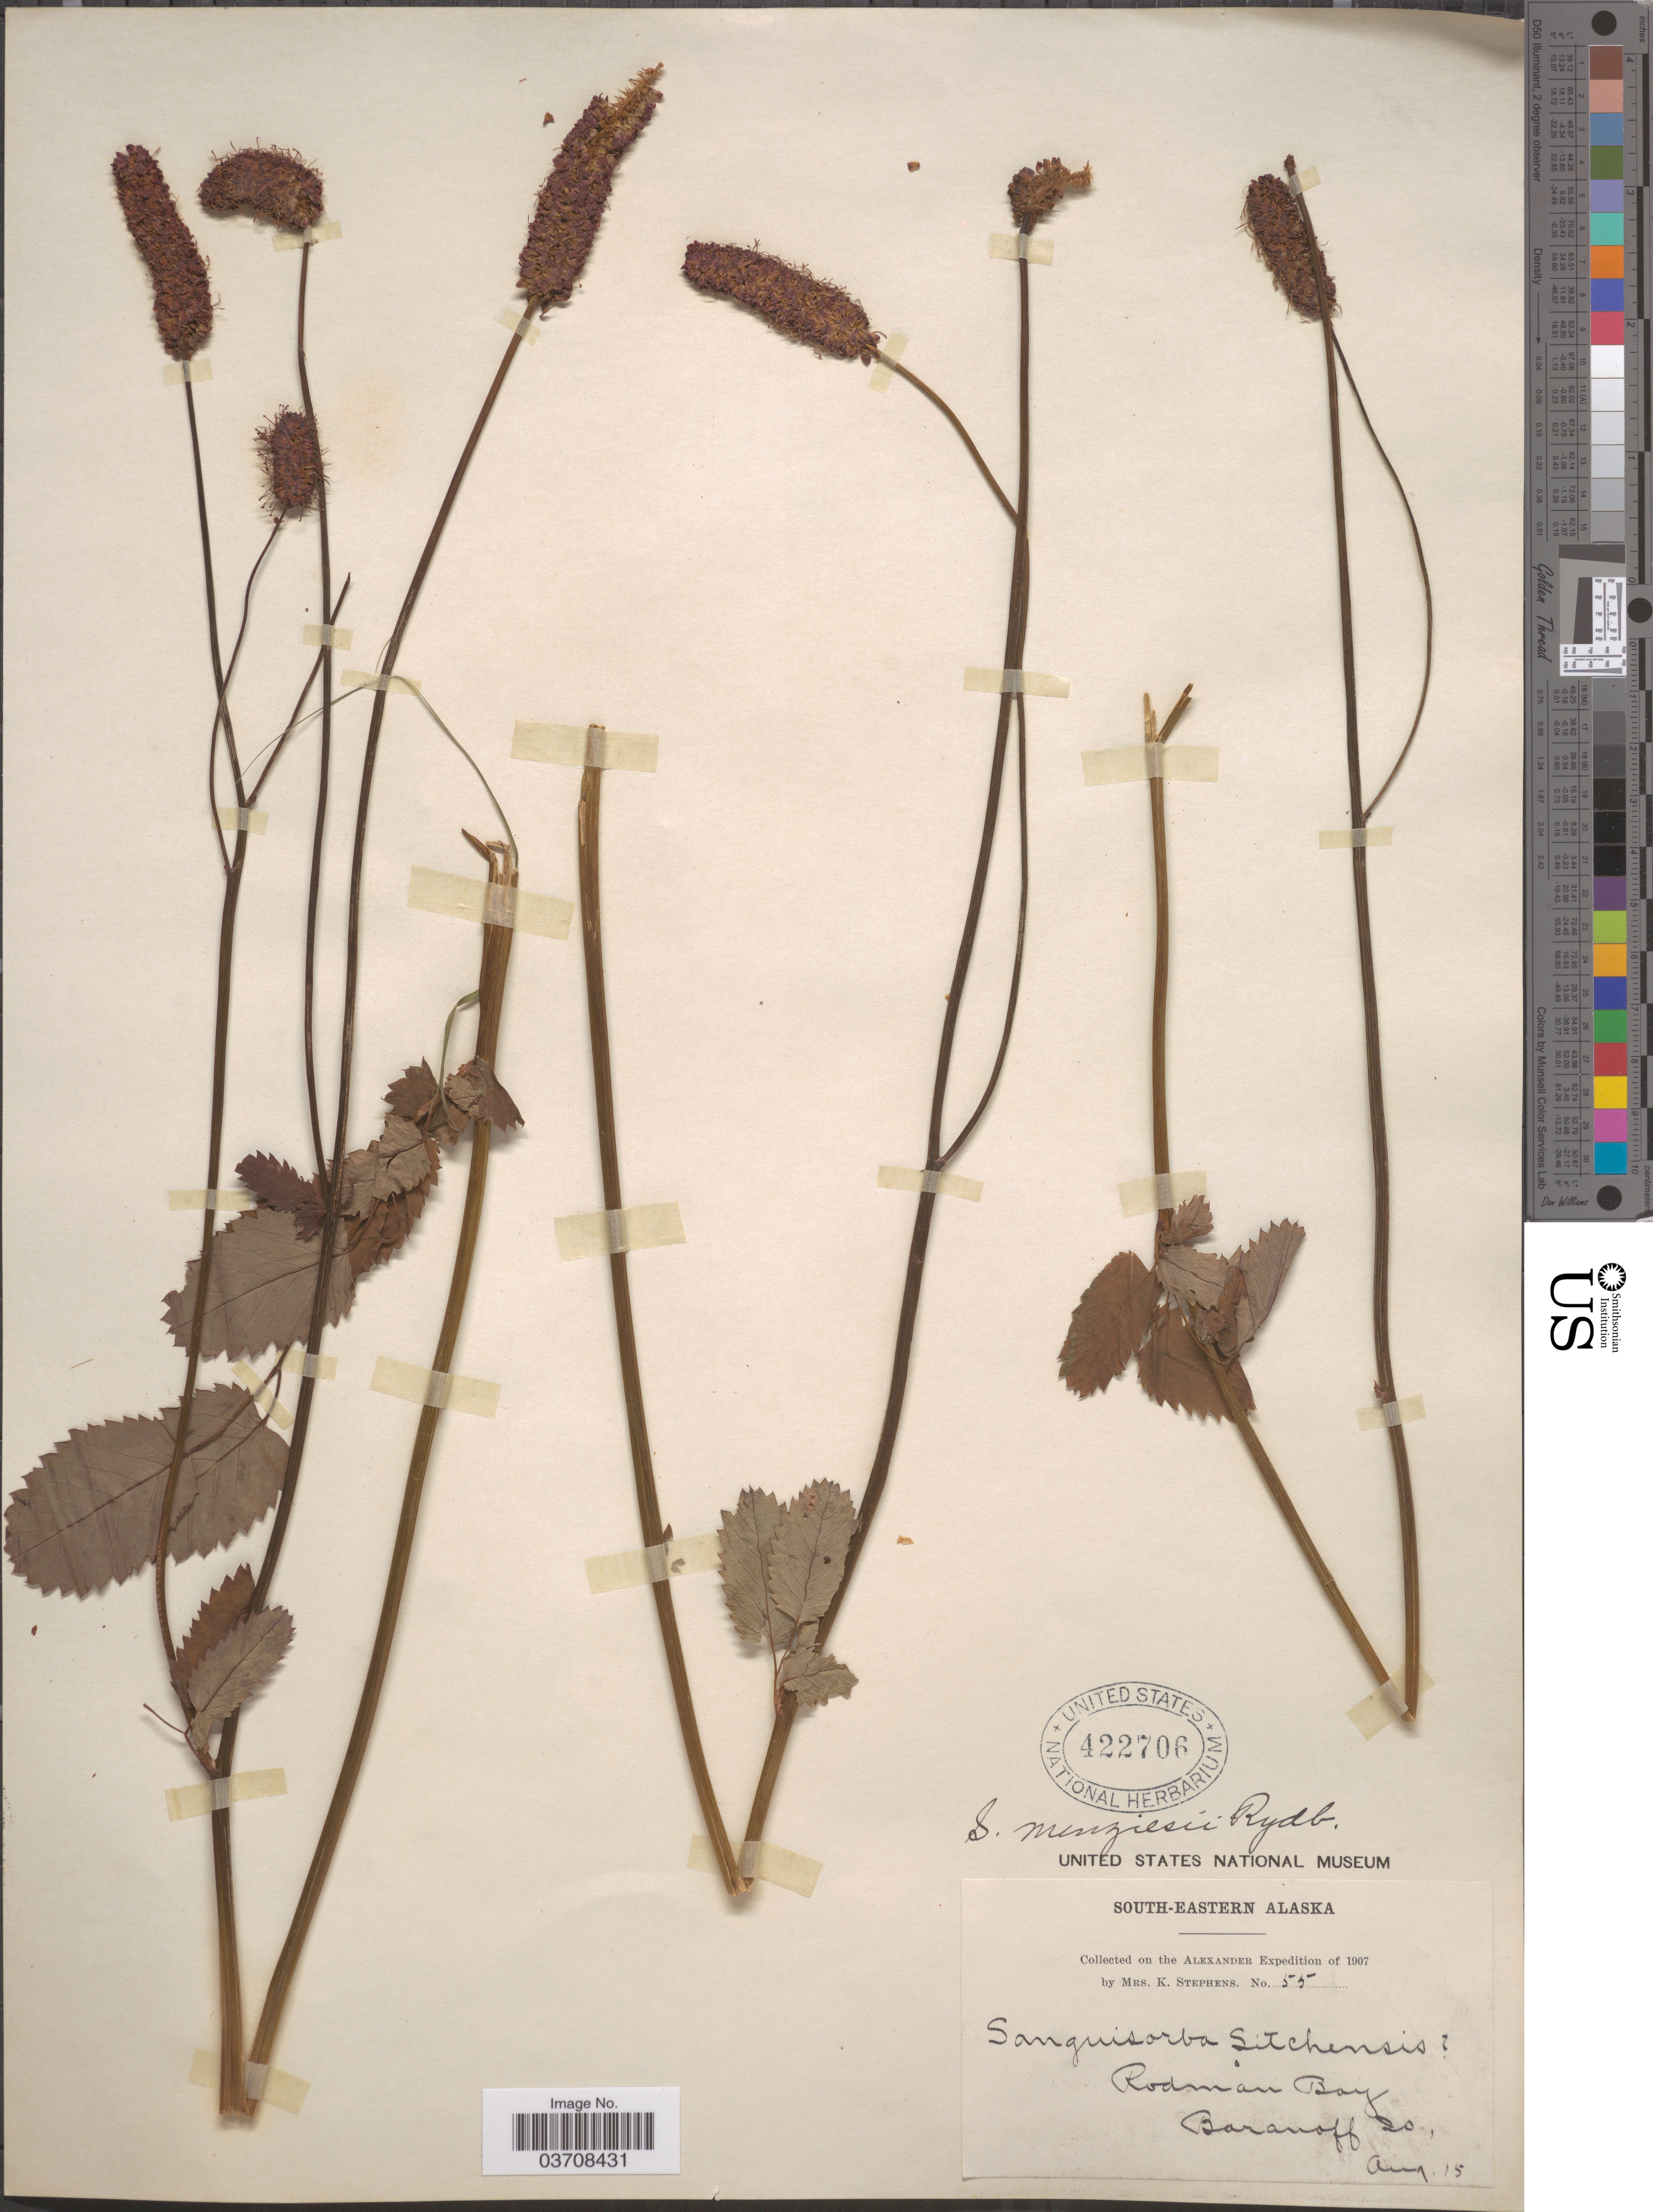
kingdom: Plantae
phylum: Tracheophyta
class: Magnoliopsida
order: Rosales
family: Rosaceae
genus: Sanguisorba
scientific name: Sanguisorba menziesii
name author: Rydb.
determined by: Strong, Mark T., (BOT), Smithsonian Institution - National Museum of Natural History (UNITED STATES)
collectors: K. Stephens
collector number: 55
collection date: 1907-08-15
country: United States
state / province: Alaska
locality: South-Eastern Alaska. Rodman Bay. Baranoff Co.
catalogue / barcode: US 422706